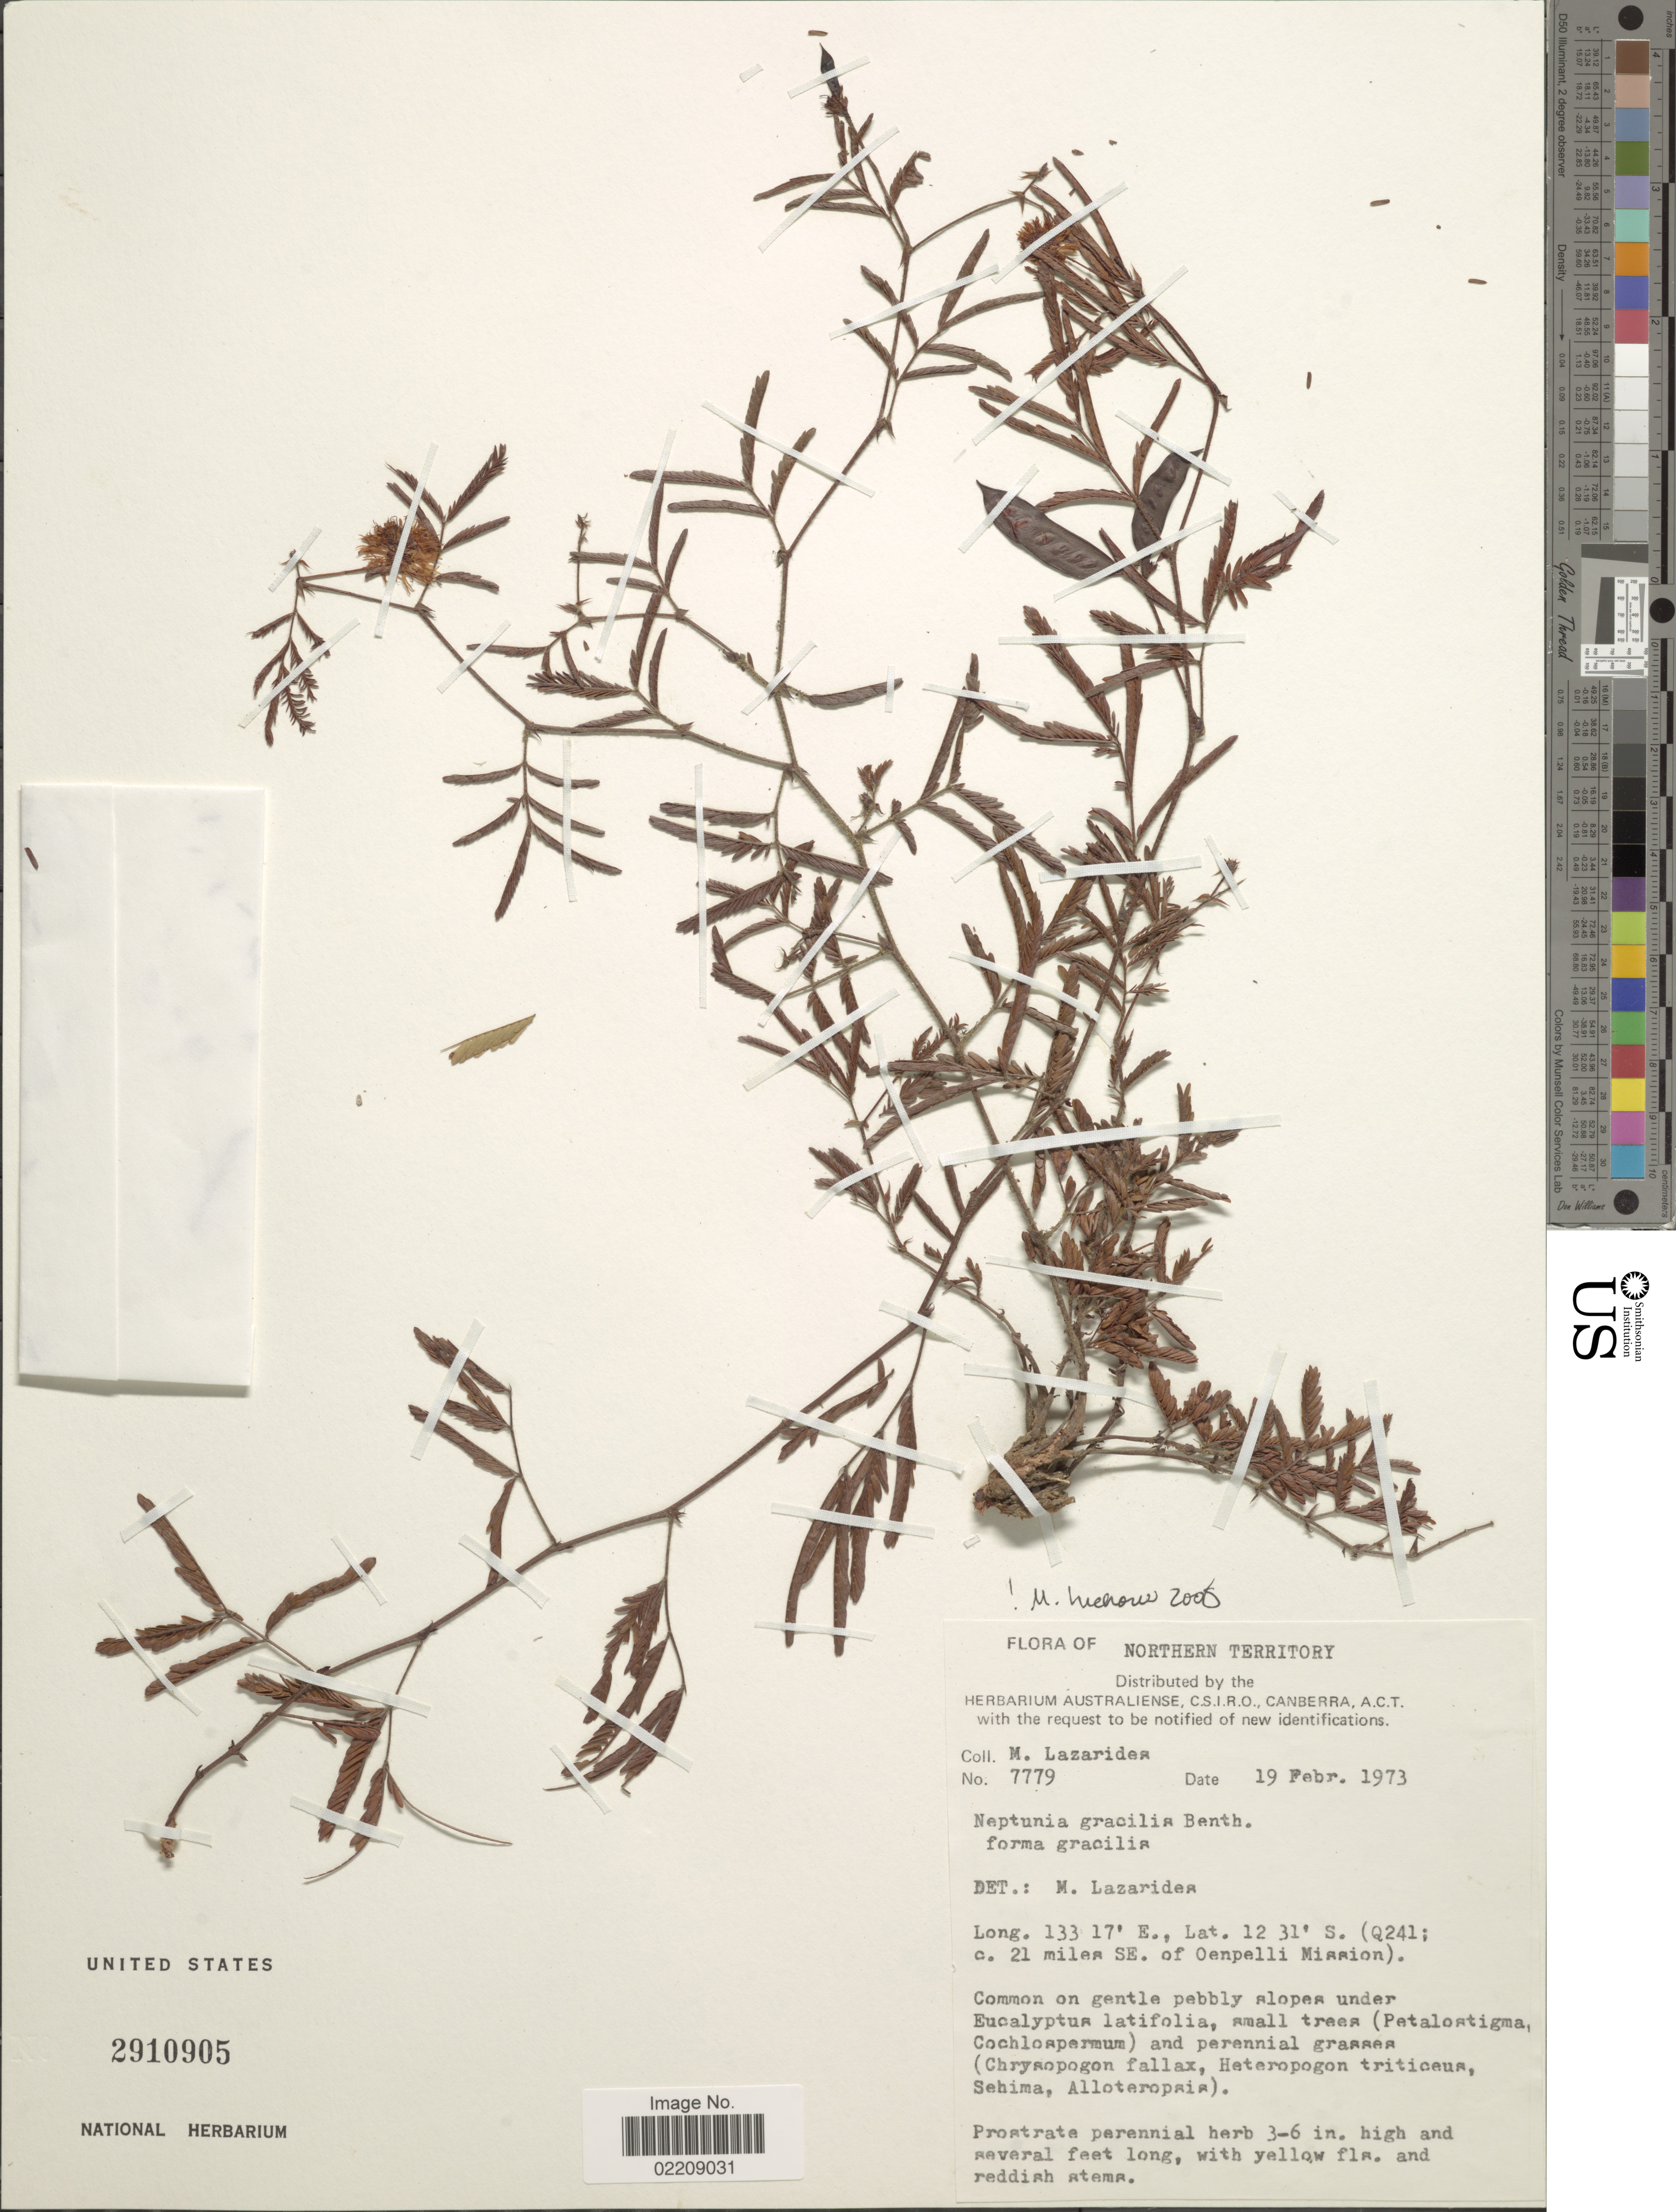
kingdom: Plantae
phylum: Tracheophyta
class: Magnoliopsida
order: Fabales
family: Fabaceae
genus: Neptunia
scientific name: Neptunia gracilis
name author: Benth.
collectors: M. Lazarides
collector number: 7779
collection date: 1973-02-19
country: Australia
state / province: Northern Territory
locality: (Q241; c. 21 miles SE. of Oenpelli Mission)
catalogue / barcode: US 2910905